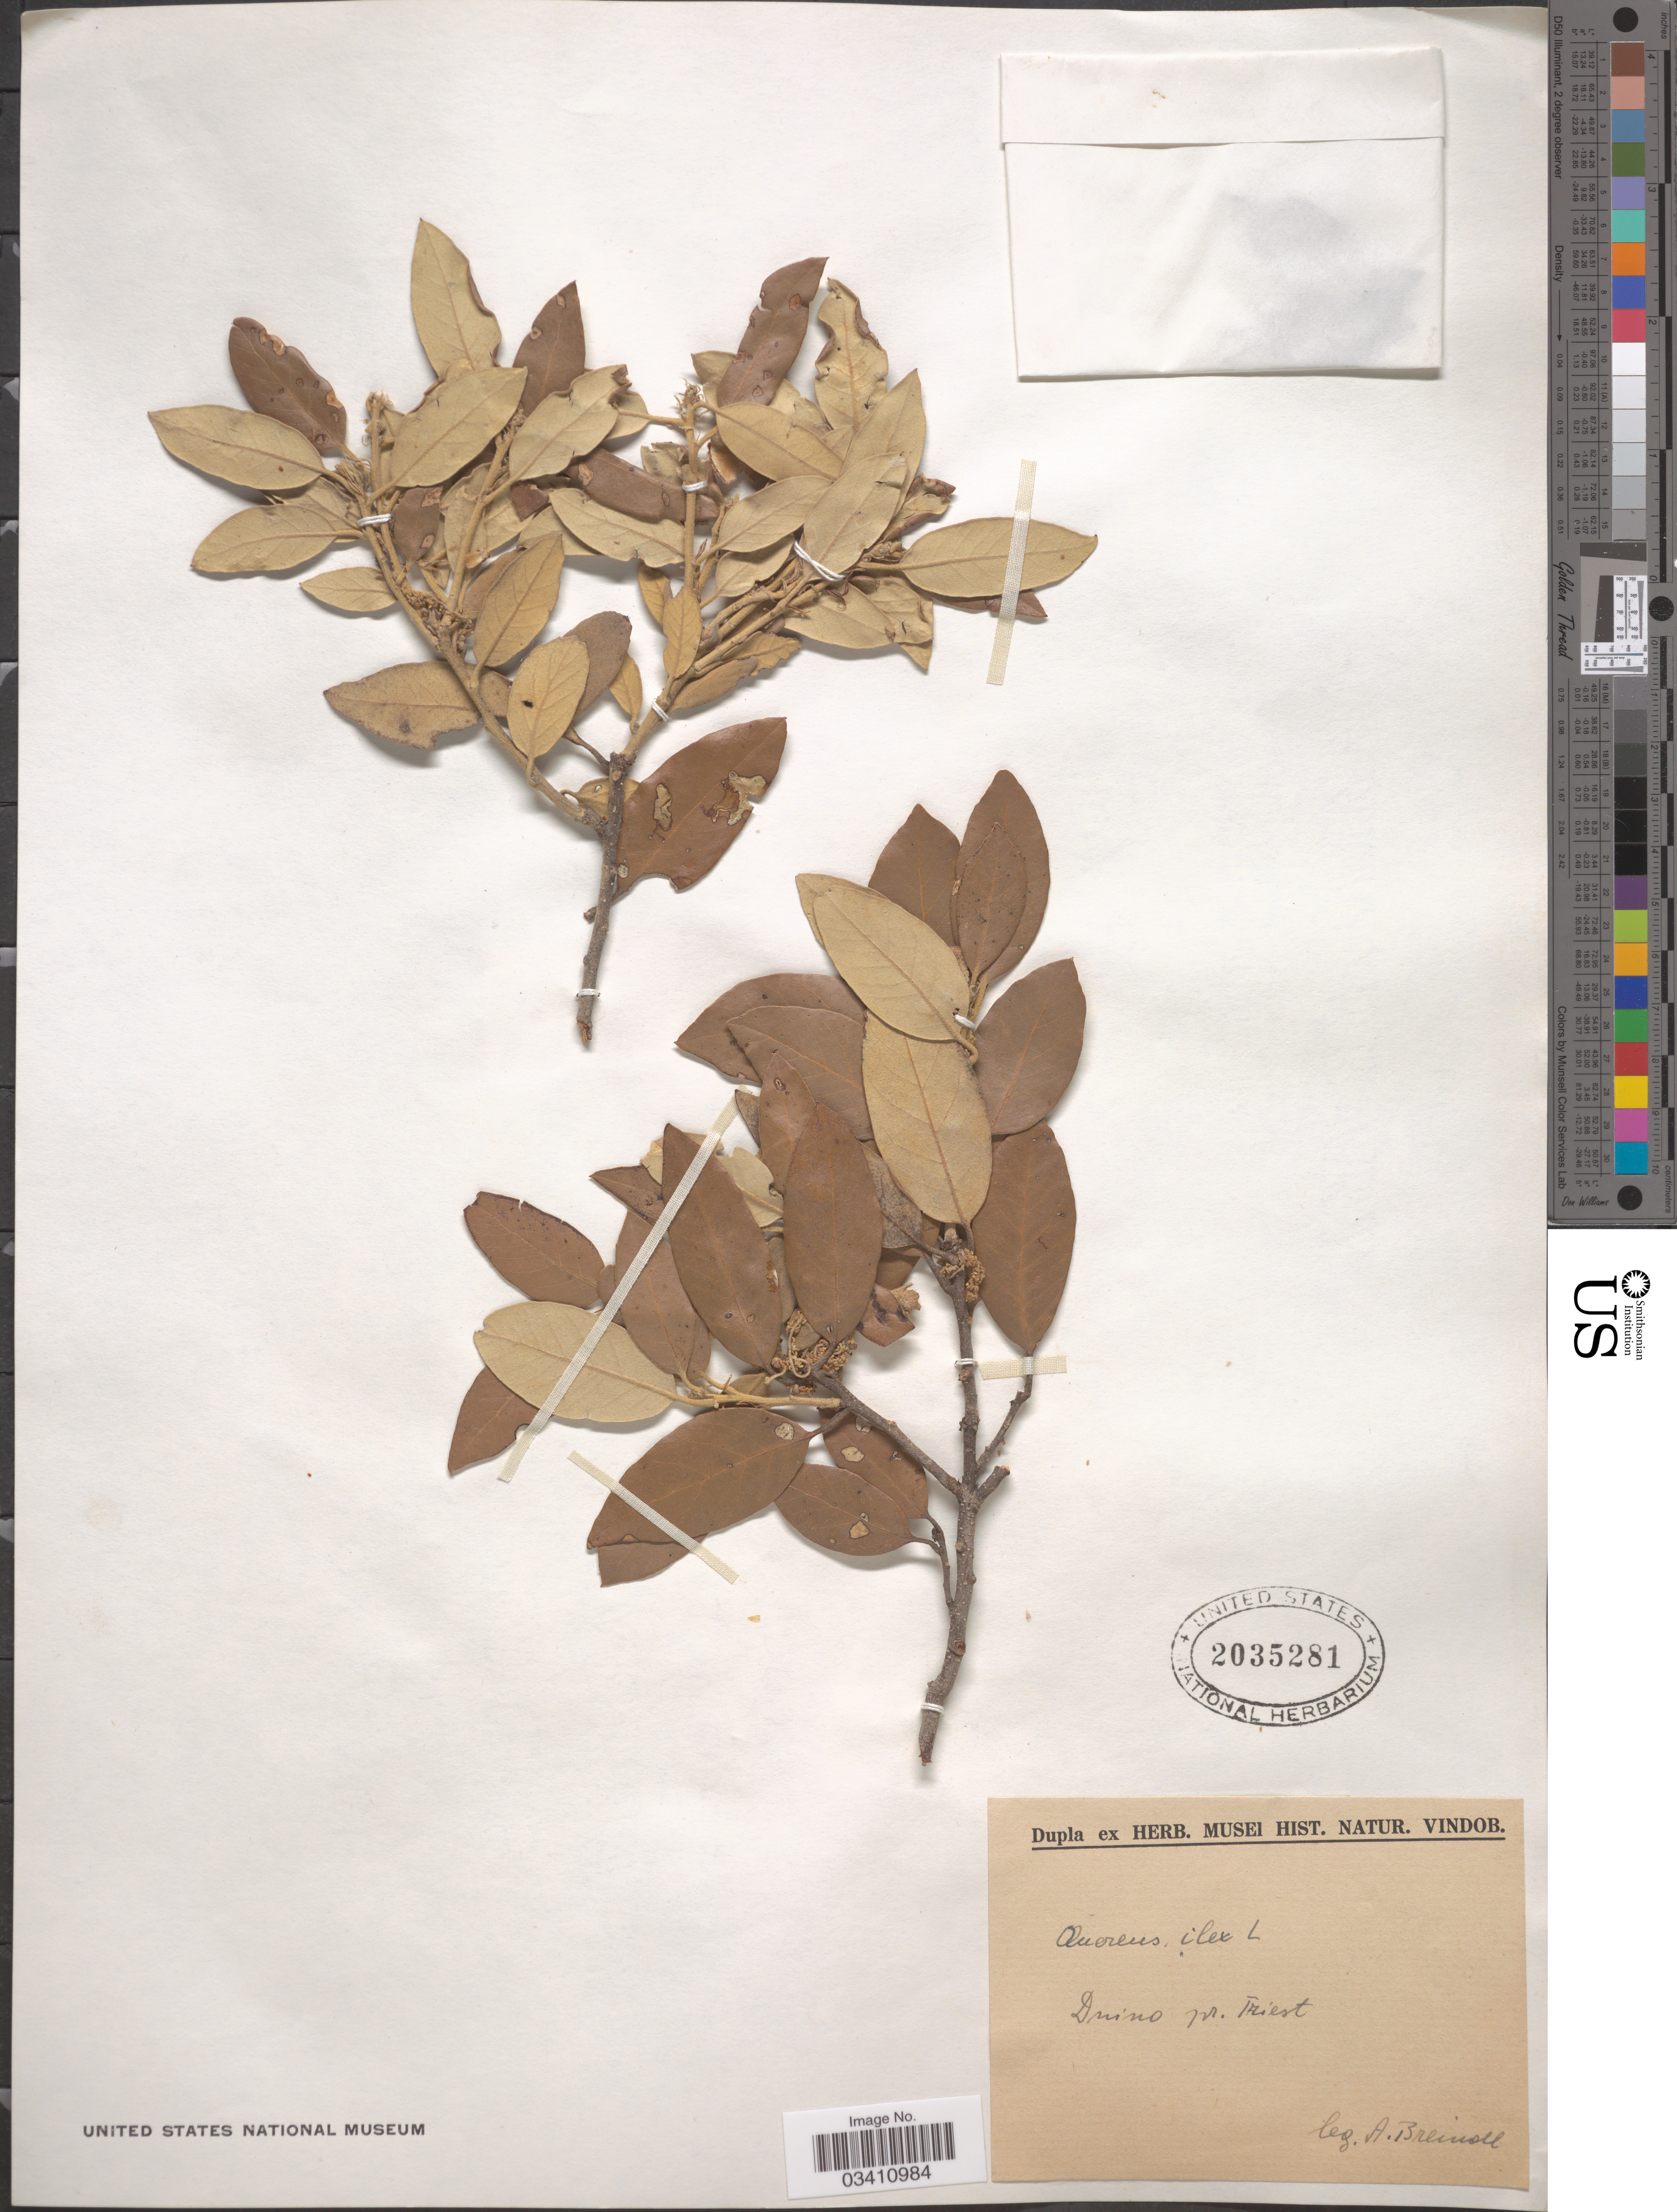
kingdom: Plantae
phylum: Tracheophyta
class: Magnoliopsida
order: Fagales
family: Fagaceae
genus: Quercus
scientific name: Quercus ilex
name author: Lour.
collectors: A. Breinoll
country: Italy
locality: Duino pr. Triest.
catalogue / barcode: US 2035281